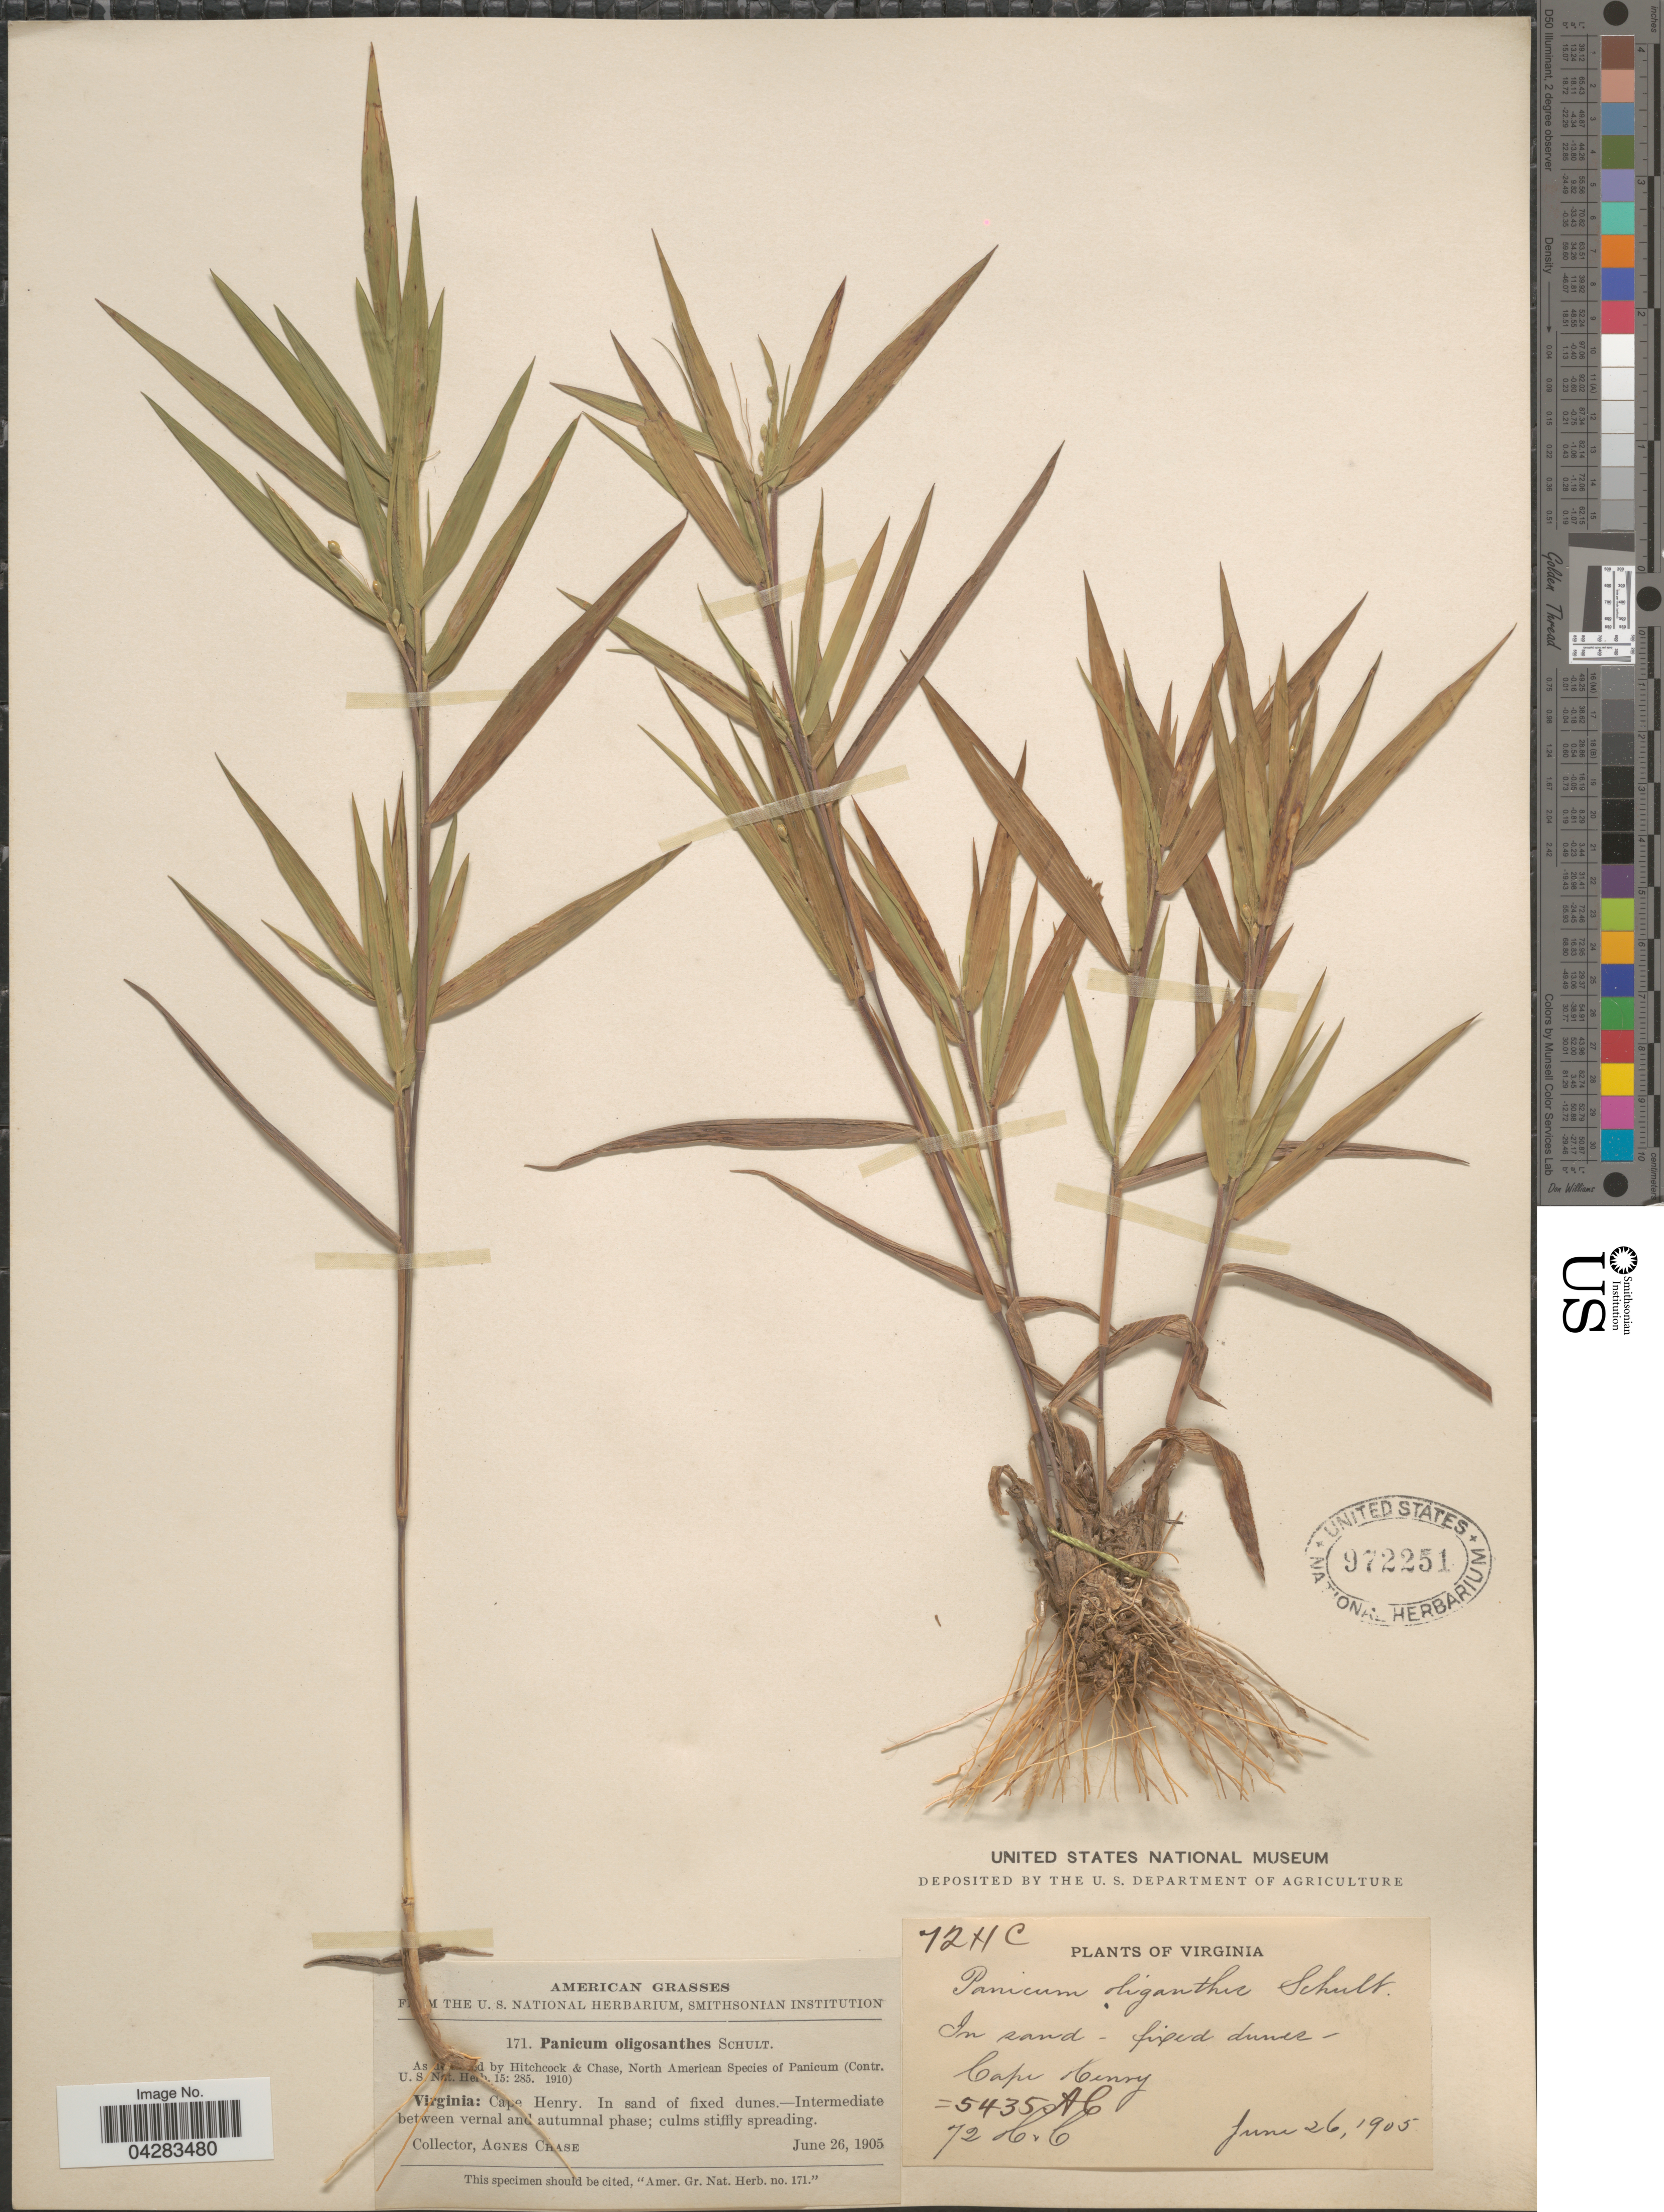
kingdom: Plantae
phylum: Tracheophyta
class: Liliopsida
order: Poales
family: Poaceae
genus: Dichanthelium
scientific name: Dichanthelium oligosanthes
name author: (Schult.) Gould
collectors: A. Chase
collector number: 171/5435/72?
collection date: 1905-06-26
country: United States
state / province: Virginia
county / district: City of Virginia Beach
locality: Cape Henry.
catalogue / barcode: US 972251